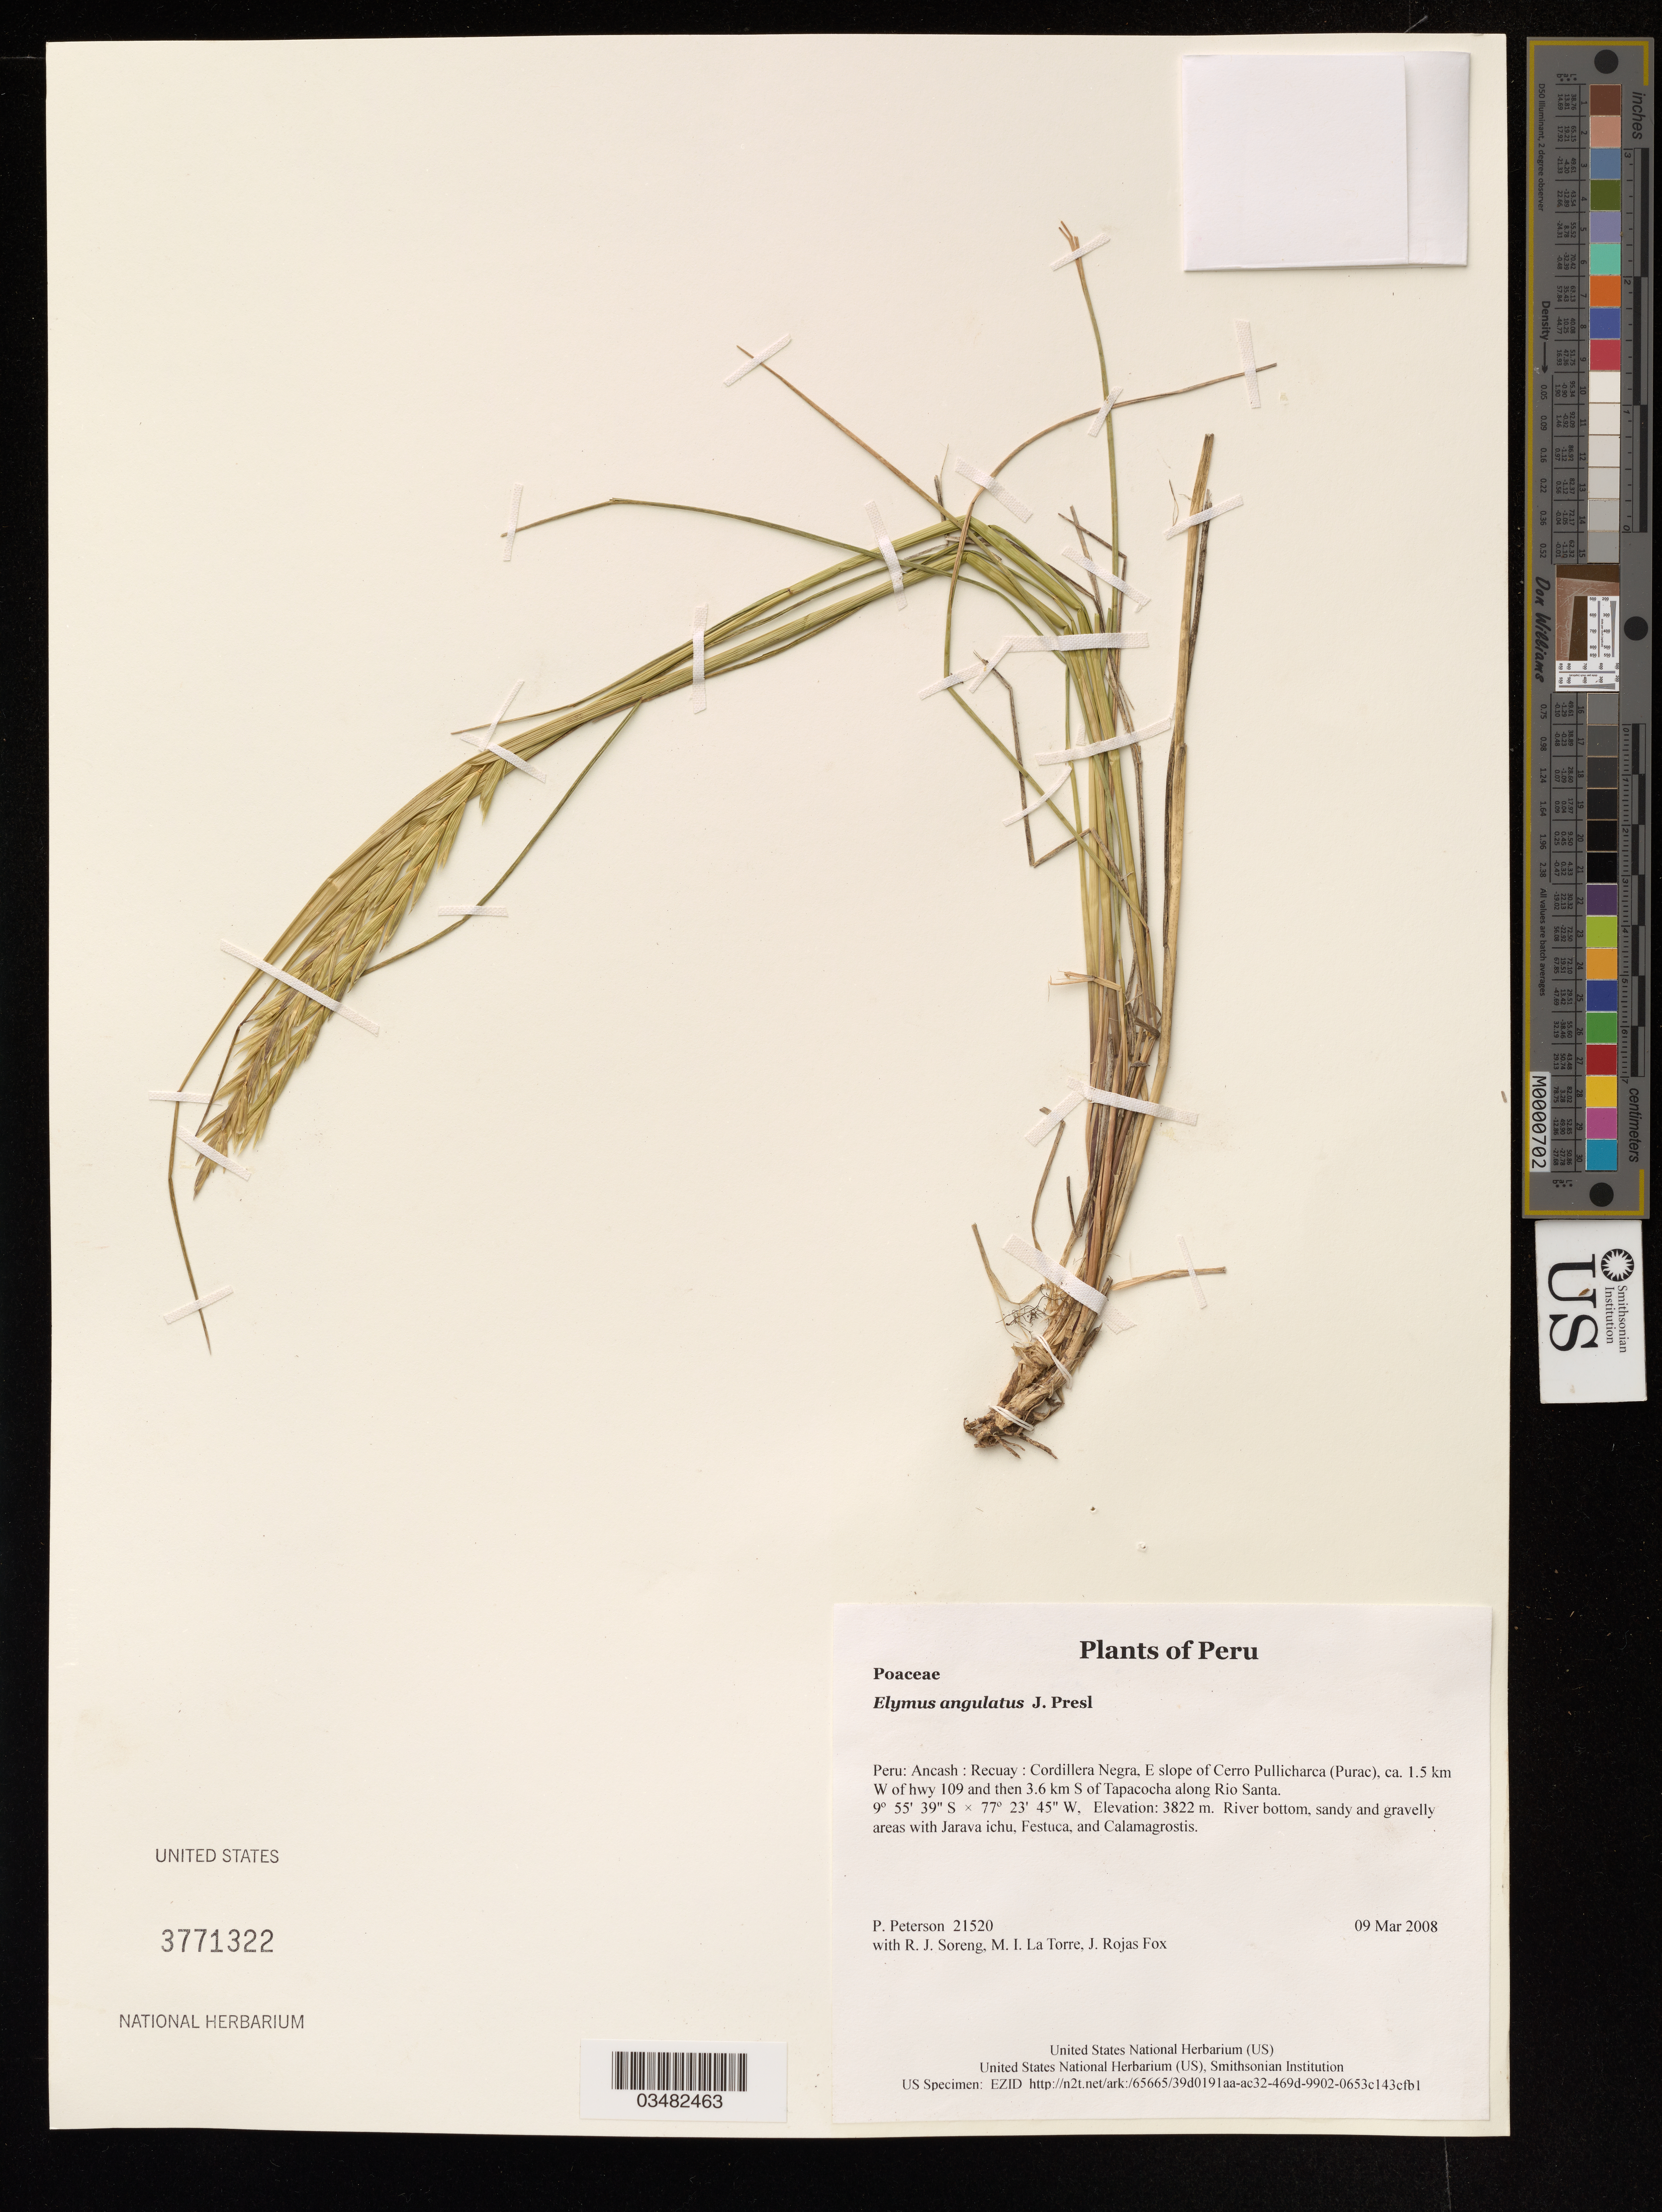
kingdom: Plantae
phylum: Tracheophyta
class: Liliopsida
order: Poales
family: Poaceae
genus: Elymus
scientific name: Elymus angulatus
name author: J. Presl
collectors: P. M. Peterson, R. J. Soreng, M. I. La Torre & J. Rojas Fox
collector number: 21520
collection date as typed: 09 Mar 2008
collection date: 2008-03-09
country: Peru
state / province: Ancash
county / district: Recuay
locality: Cordillera Negra, E slope of Cerro Pullicharca (Purac), ca. 1.5 km W of hwy 109 and then 3.6 km S of Tapacocha along Rio Santa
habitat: River bottom, sandy and gravelly areas with Jarava ichu, Festuca, and Calamagrostis.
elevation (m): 3822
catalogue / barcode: US 3771322